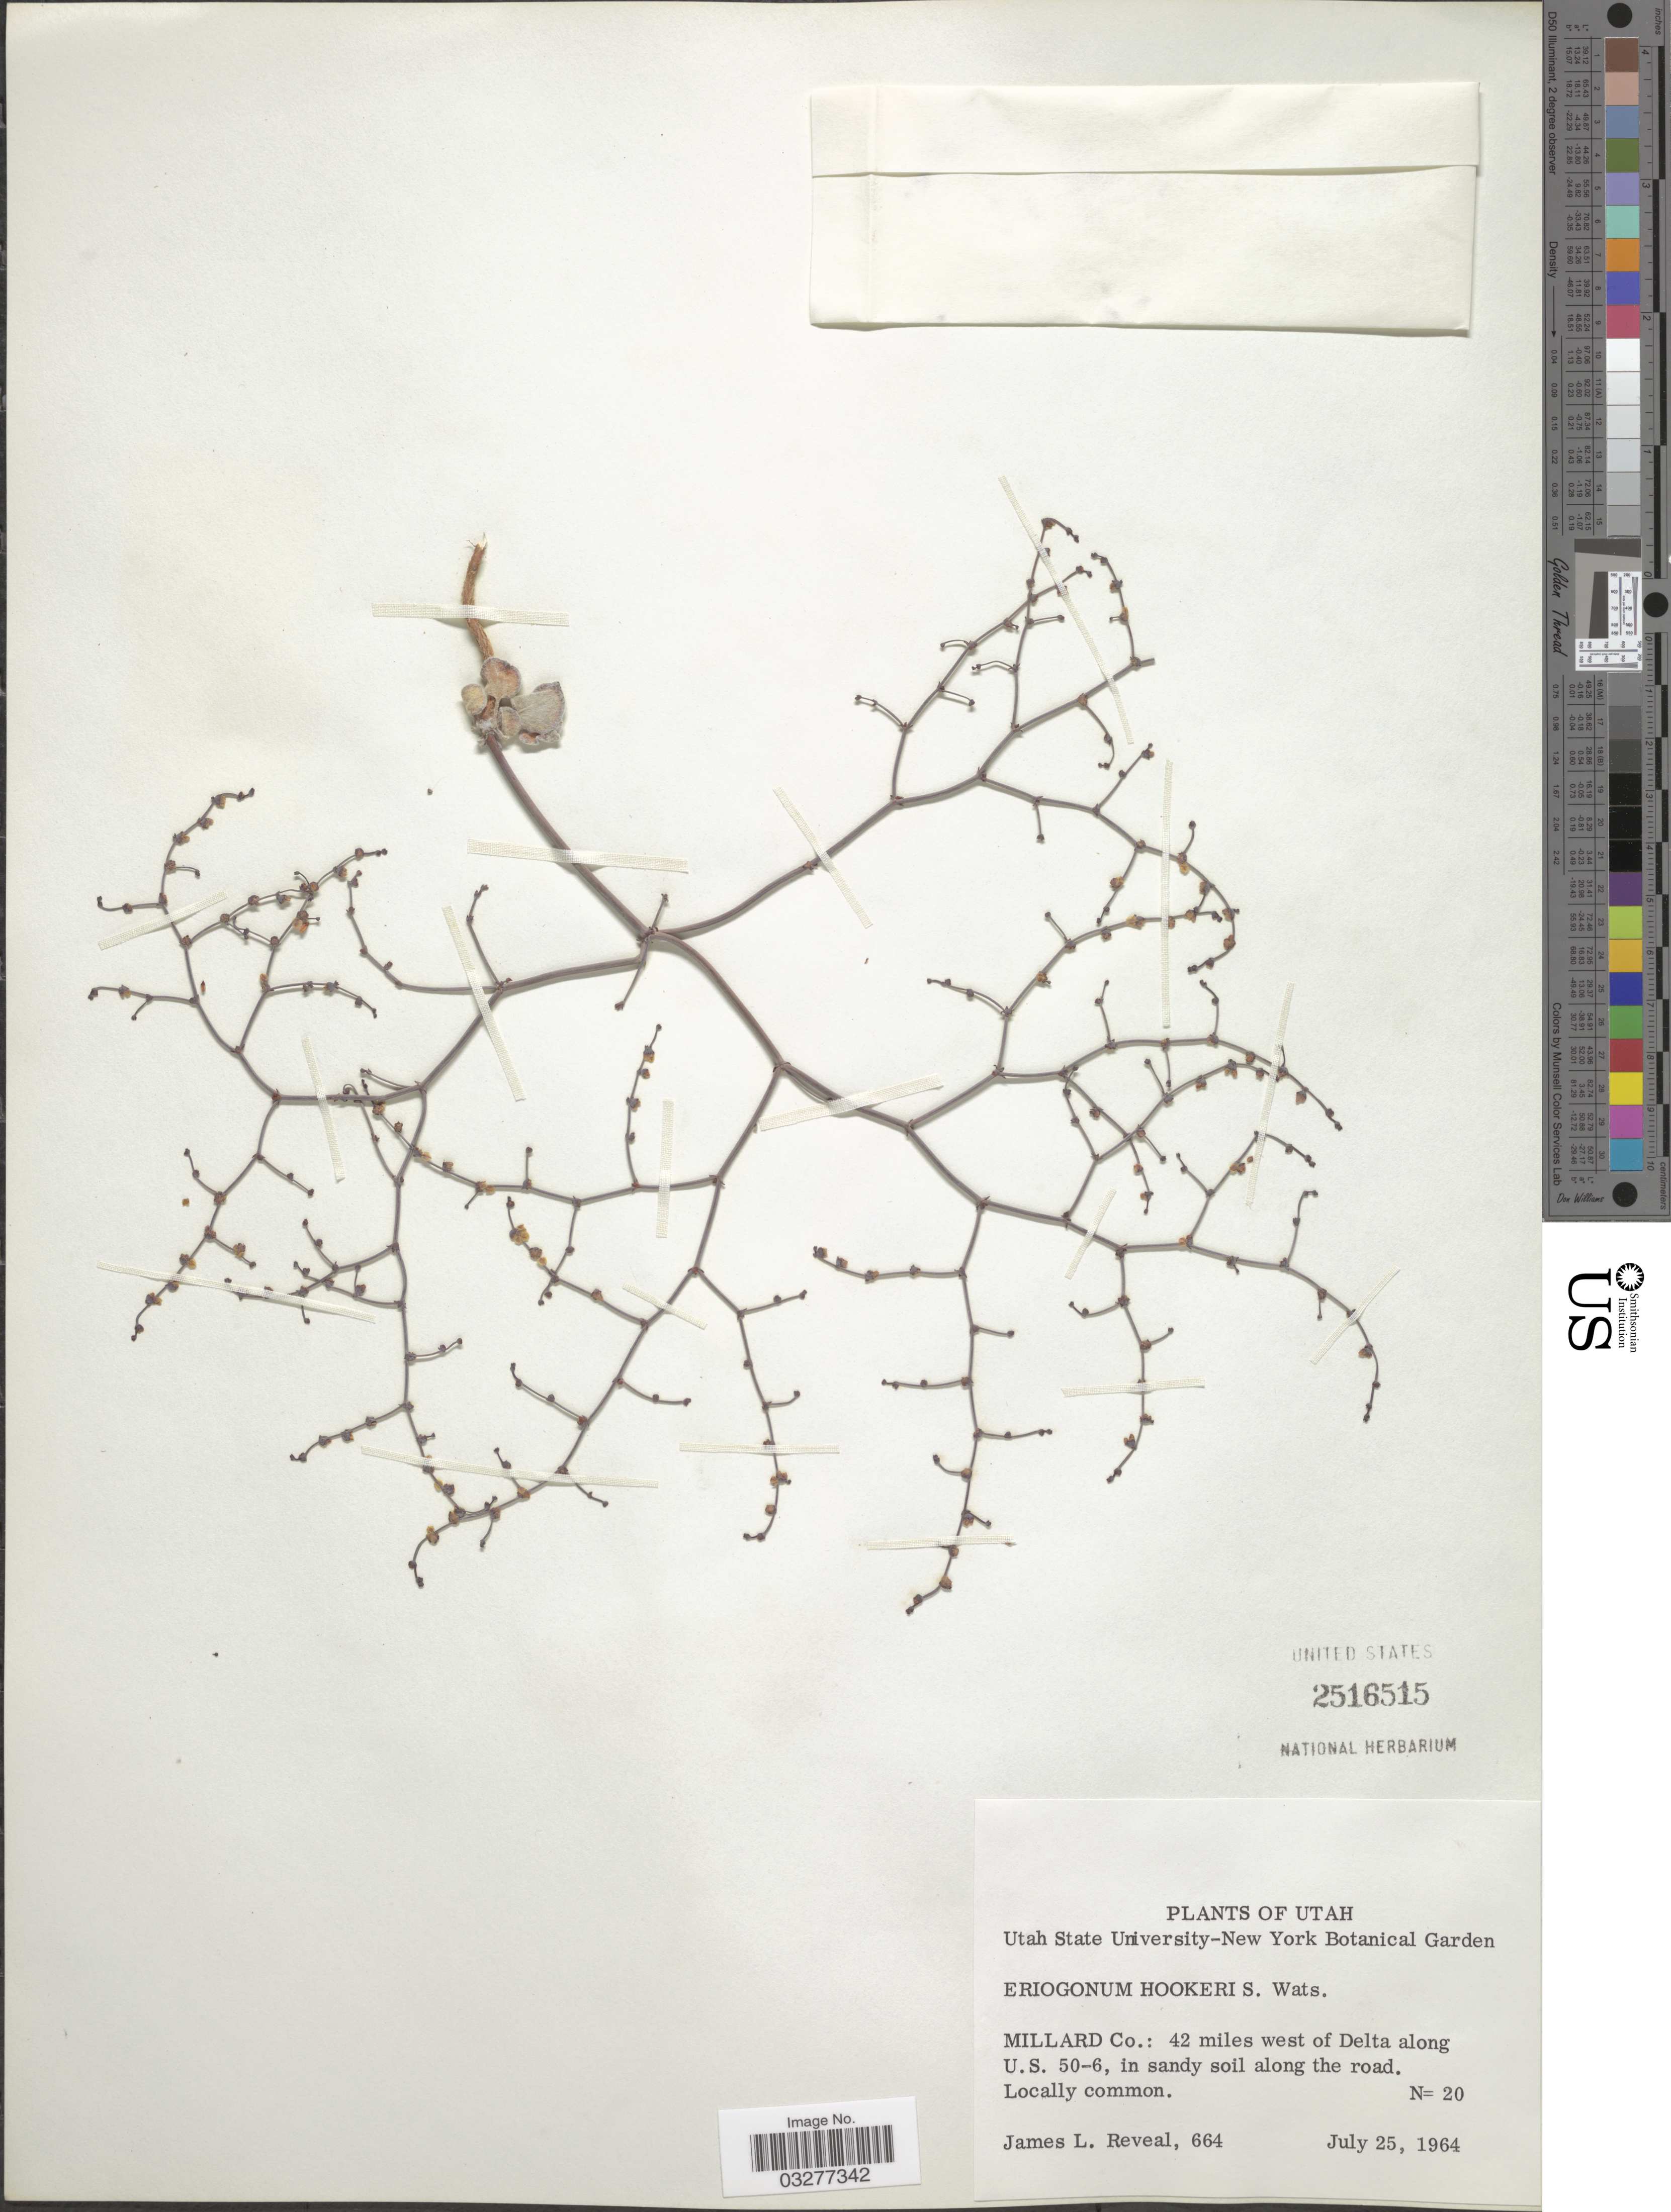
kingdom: Plantae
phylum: Tracheophyta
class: Magnoliopsida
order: Caryophyllales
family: Polygonaceae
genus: Eriogonum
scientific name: Eriogonum hookeri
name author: S. Watson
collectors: J. L. Reveal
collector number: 664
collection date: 1964-07-25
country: United States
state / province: Utah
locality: Millard Co.: 42 miles west of Delta along U.S. 50-6.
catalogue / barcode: US 2516515